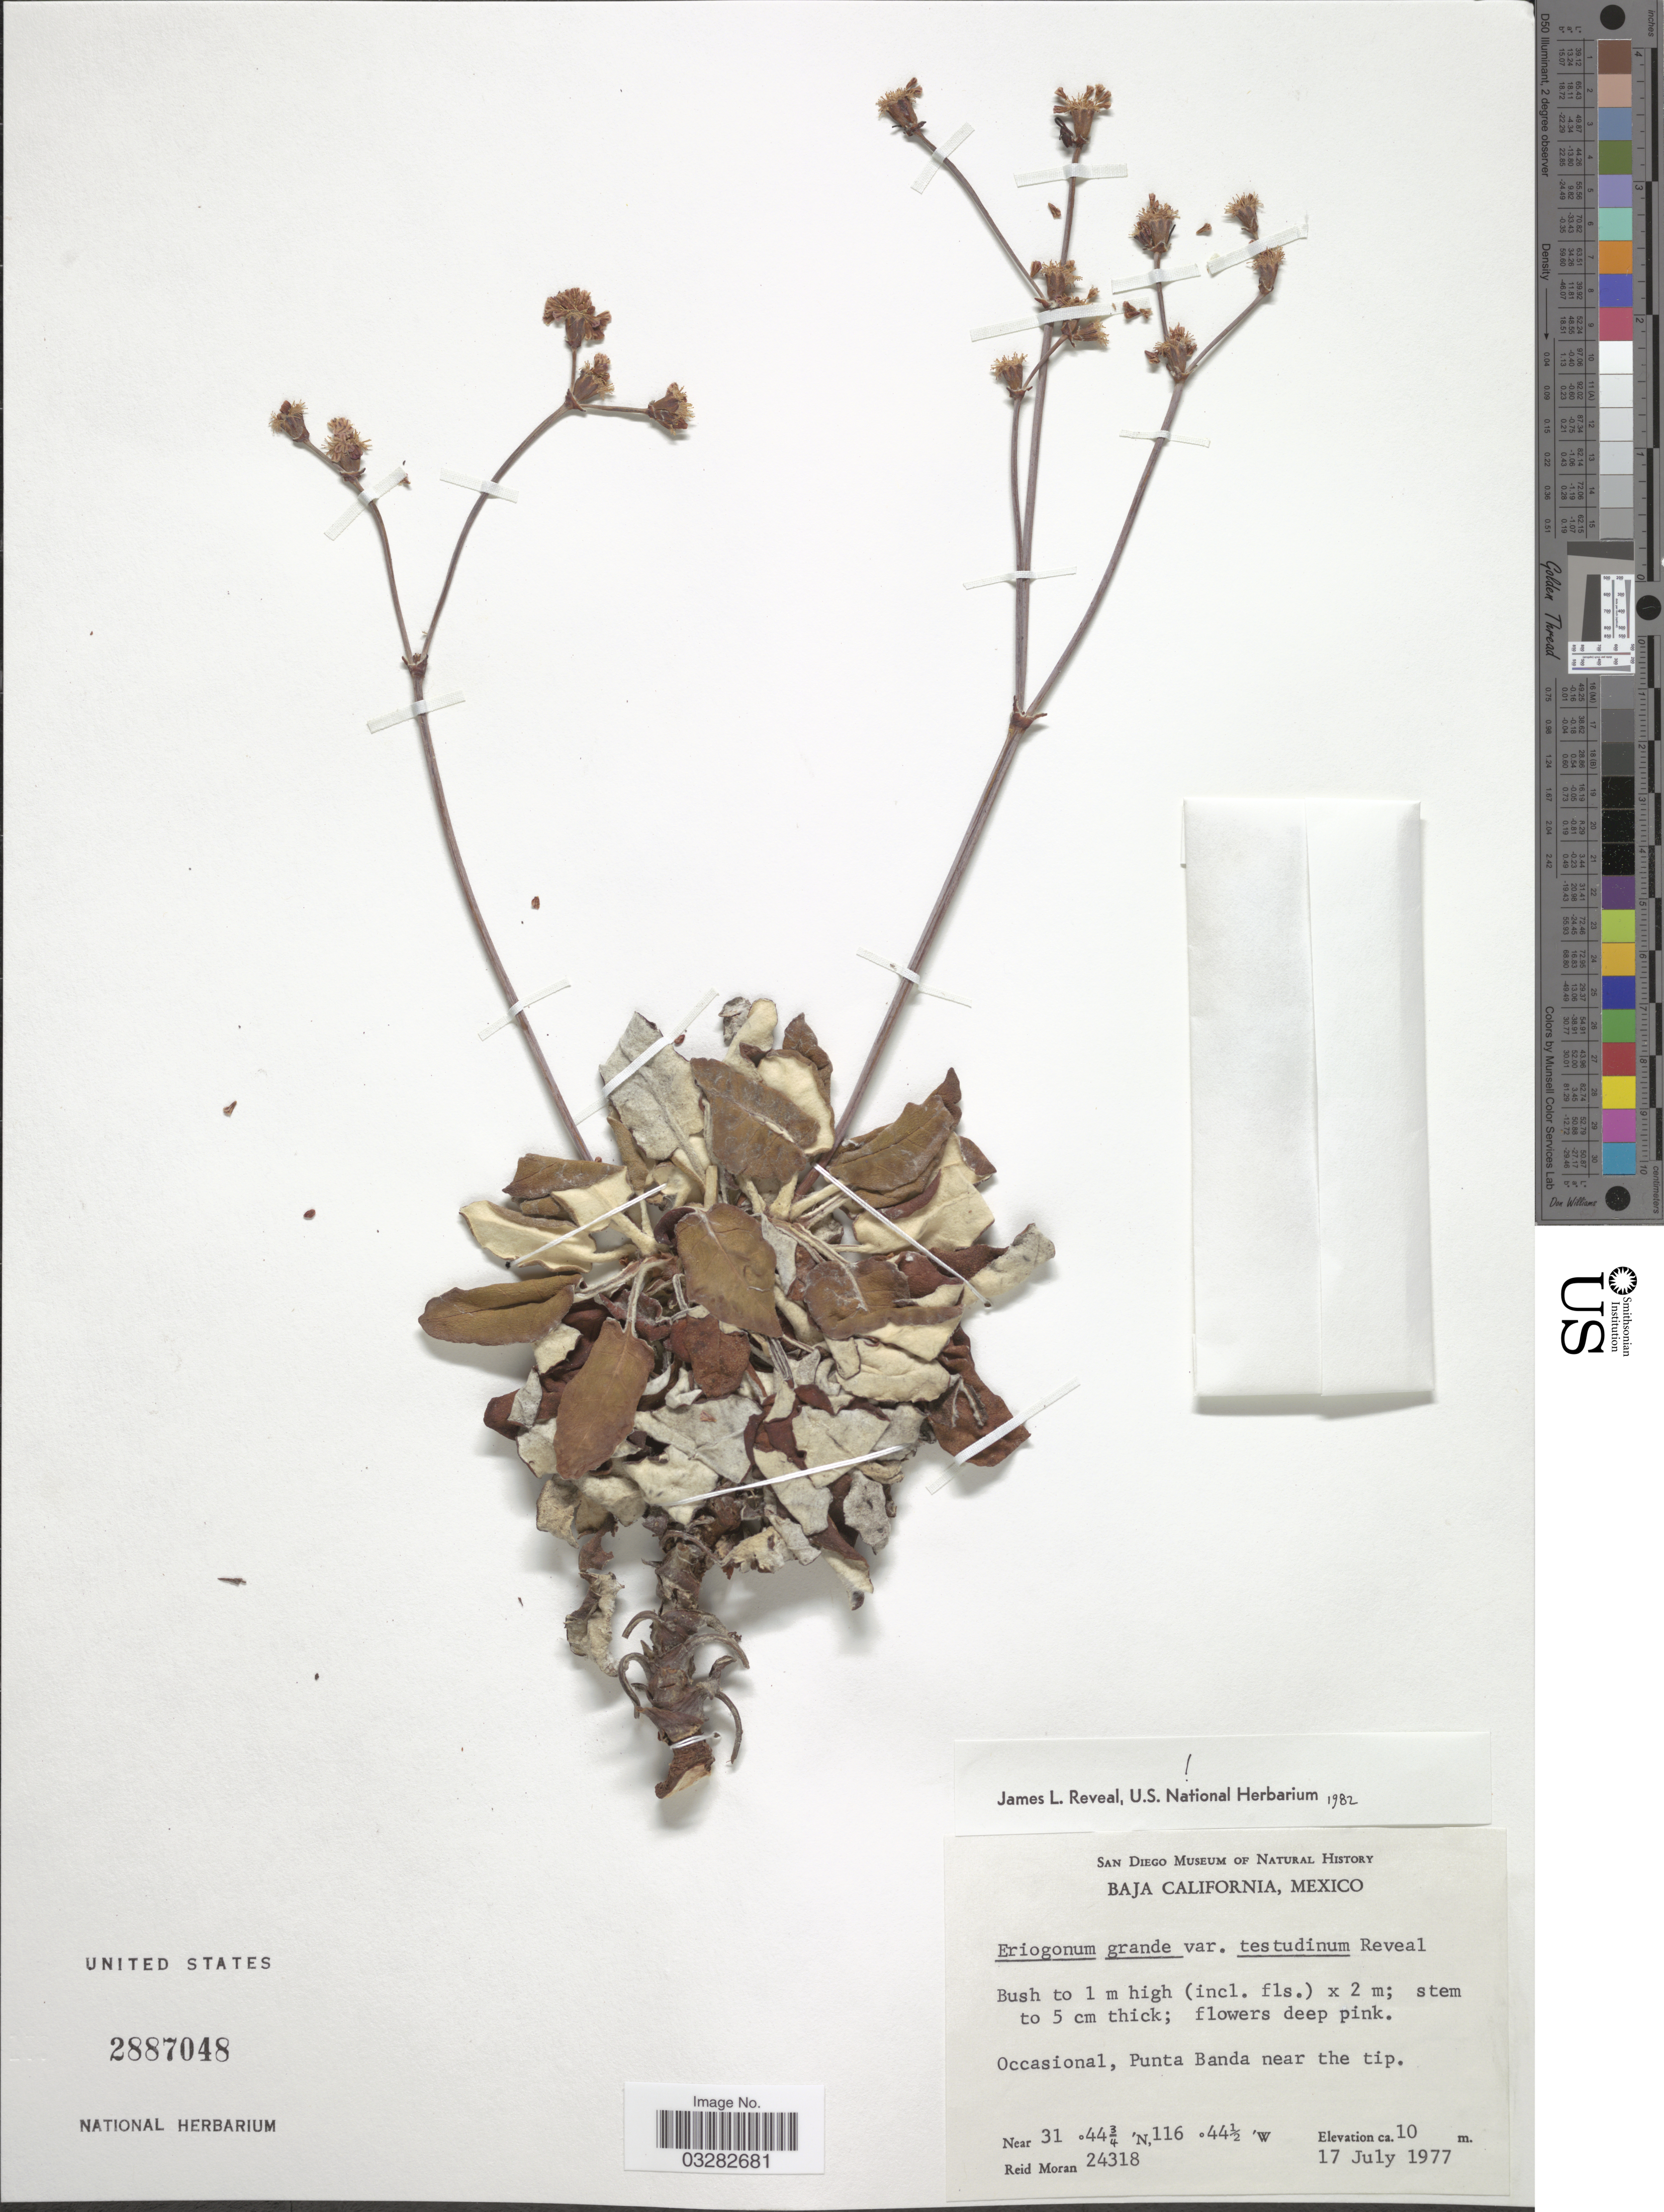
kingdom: Plantae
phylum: Tracheophyta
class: Magnoliopsida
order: Caryophyllales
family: Polygonaceae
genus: Eriogonum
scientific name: Eriogonum grande var. testudinum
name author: Reveal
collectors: R. Moran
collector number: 24318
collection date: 1977-07-17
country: Mexico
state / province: Baja California Norte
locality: Occasional, Punta Banda near the tip.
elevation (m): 10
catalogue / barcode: US 2887048